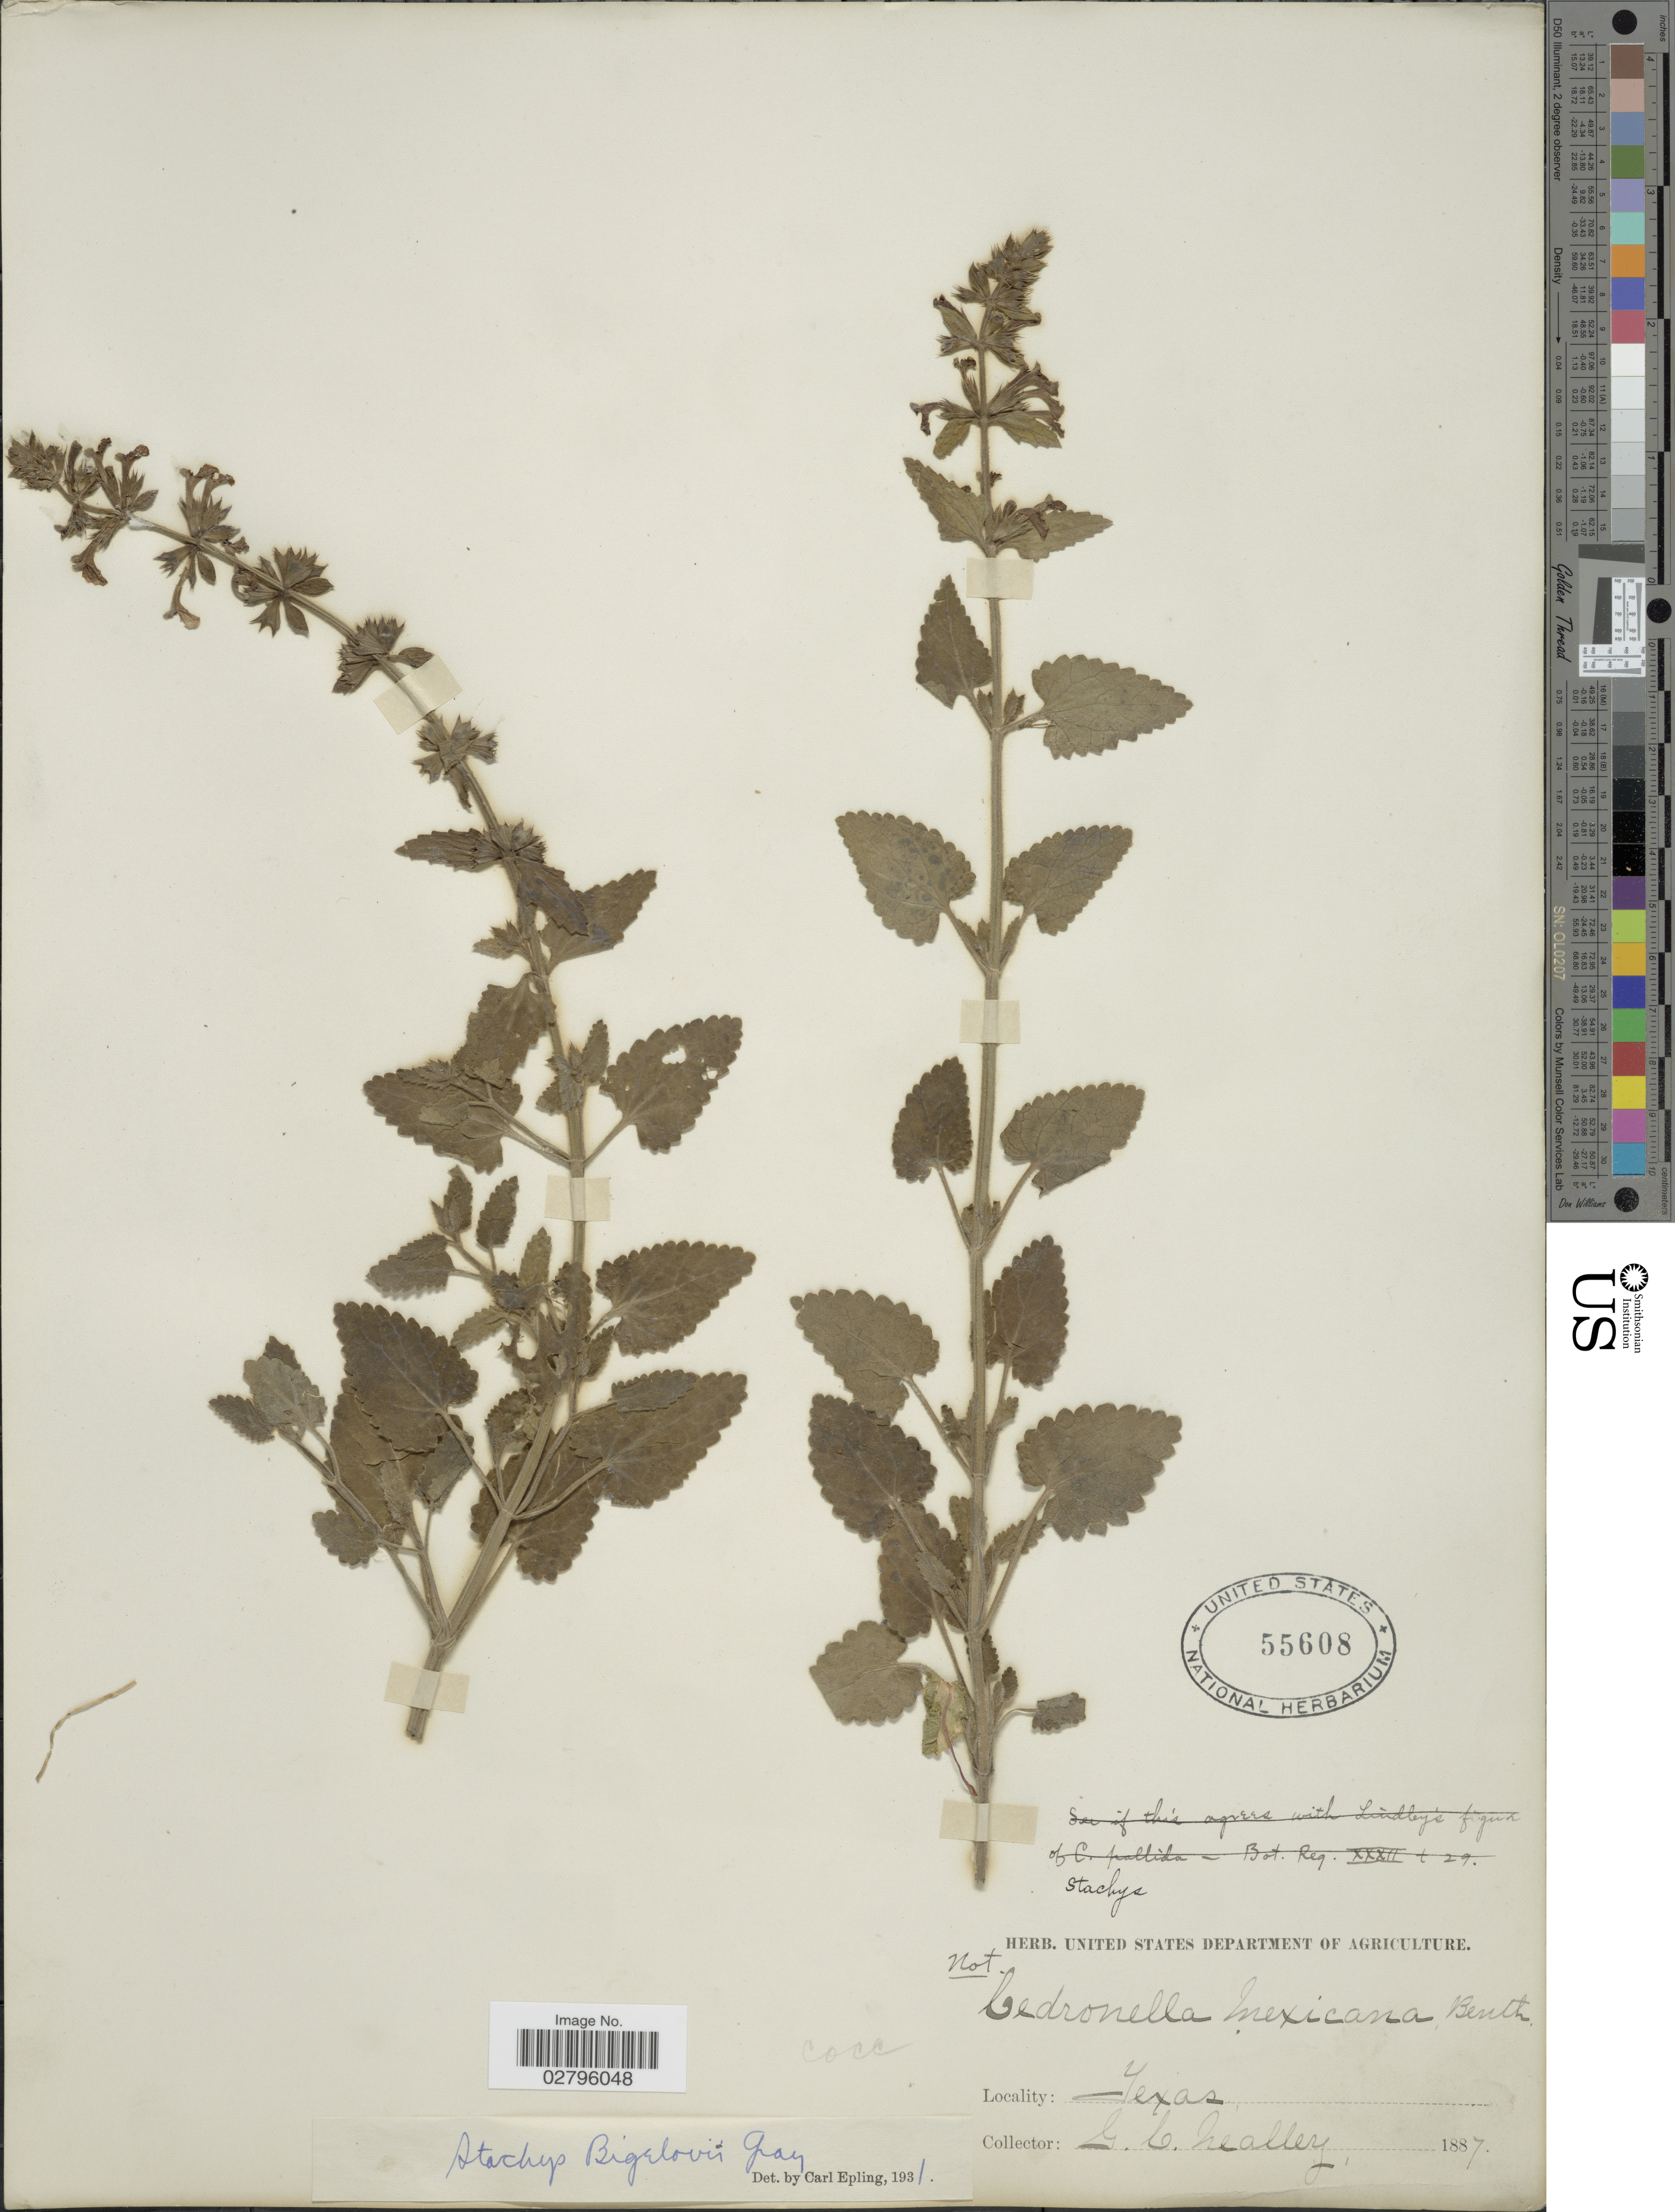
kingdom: Plantae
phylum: Tracheophyta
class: Magnoliopsida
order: Lamiales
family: Lamiaceae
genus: Stachys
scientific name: Stachys bigelovii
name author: A. Gray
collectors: G. C. Nealley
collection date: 1887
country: United States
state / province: Texas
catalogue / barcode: US 55608